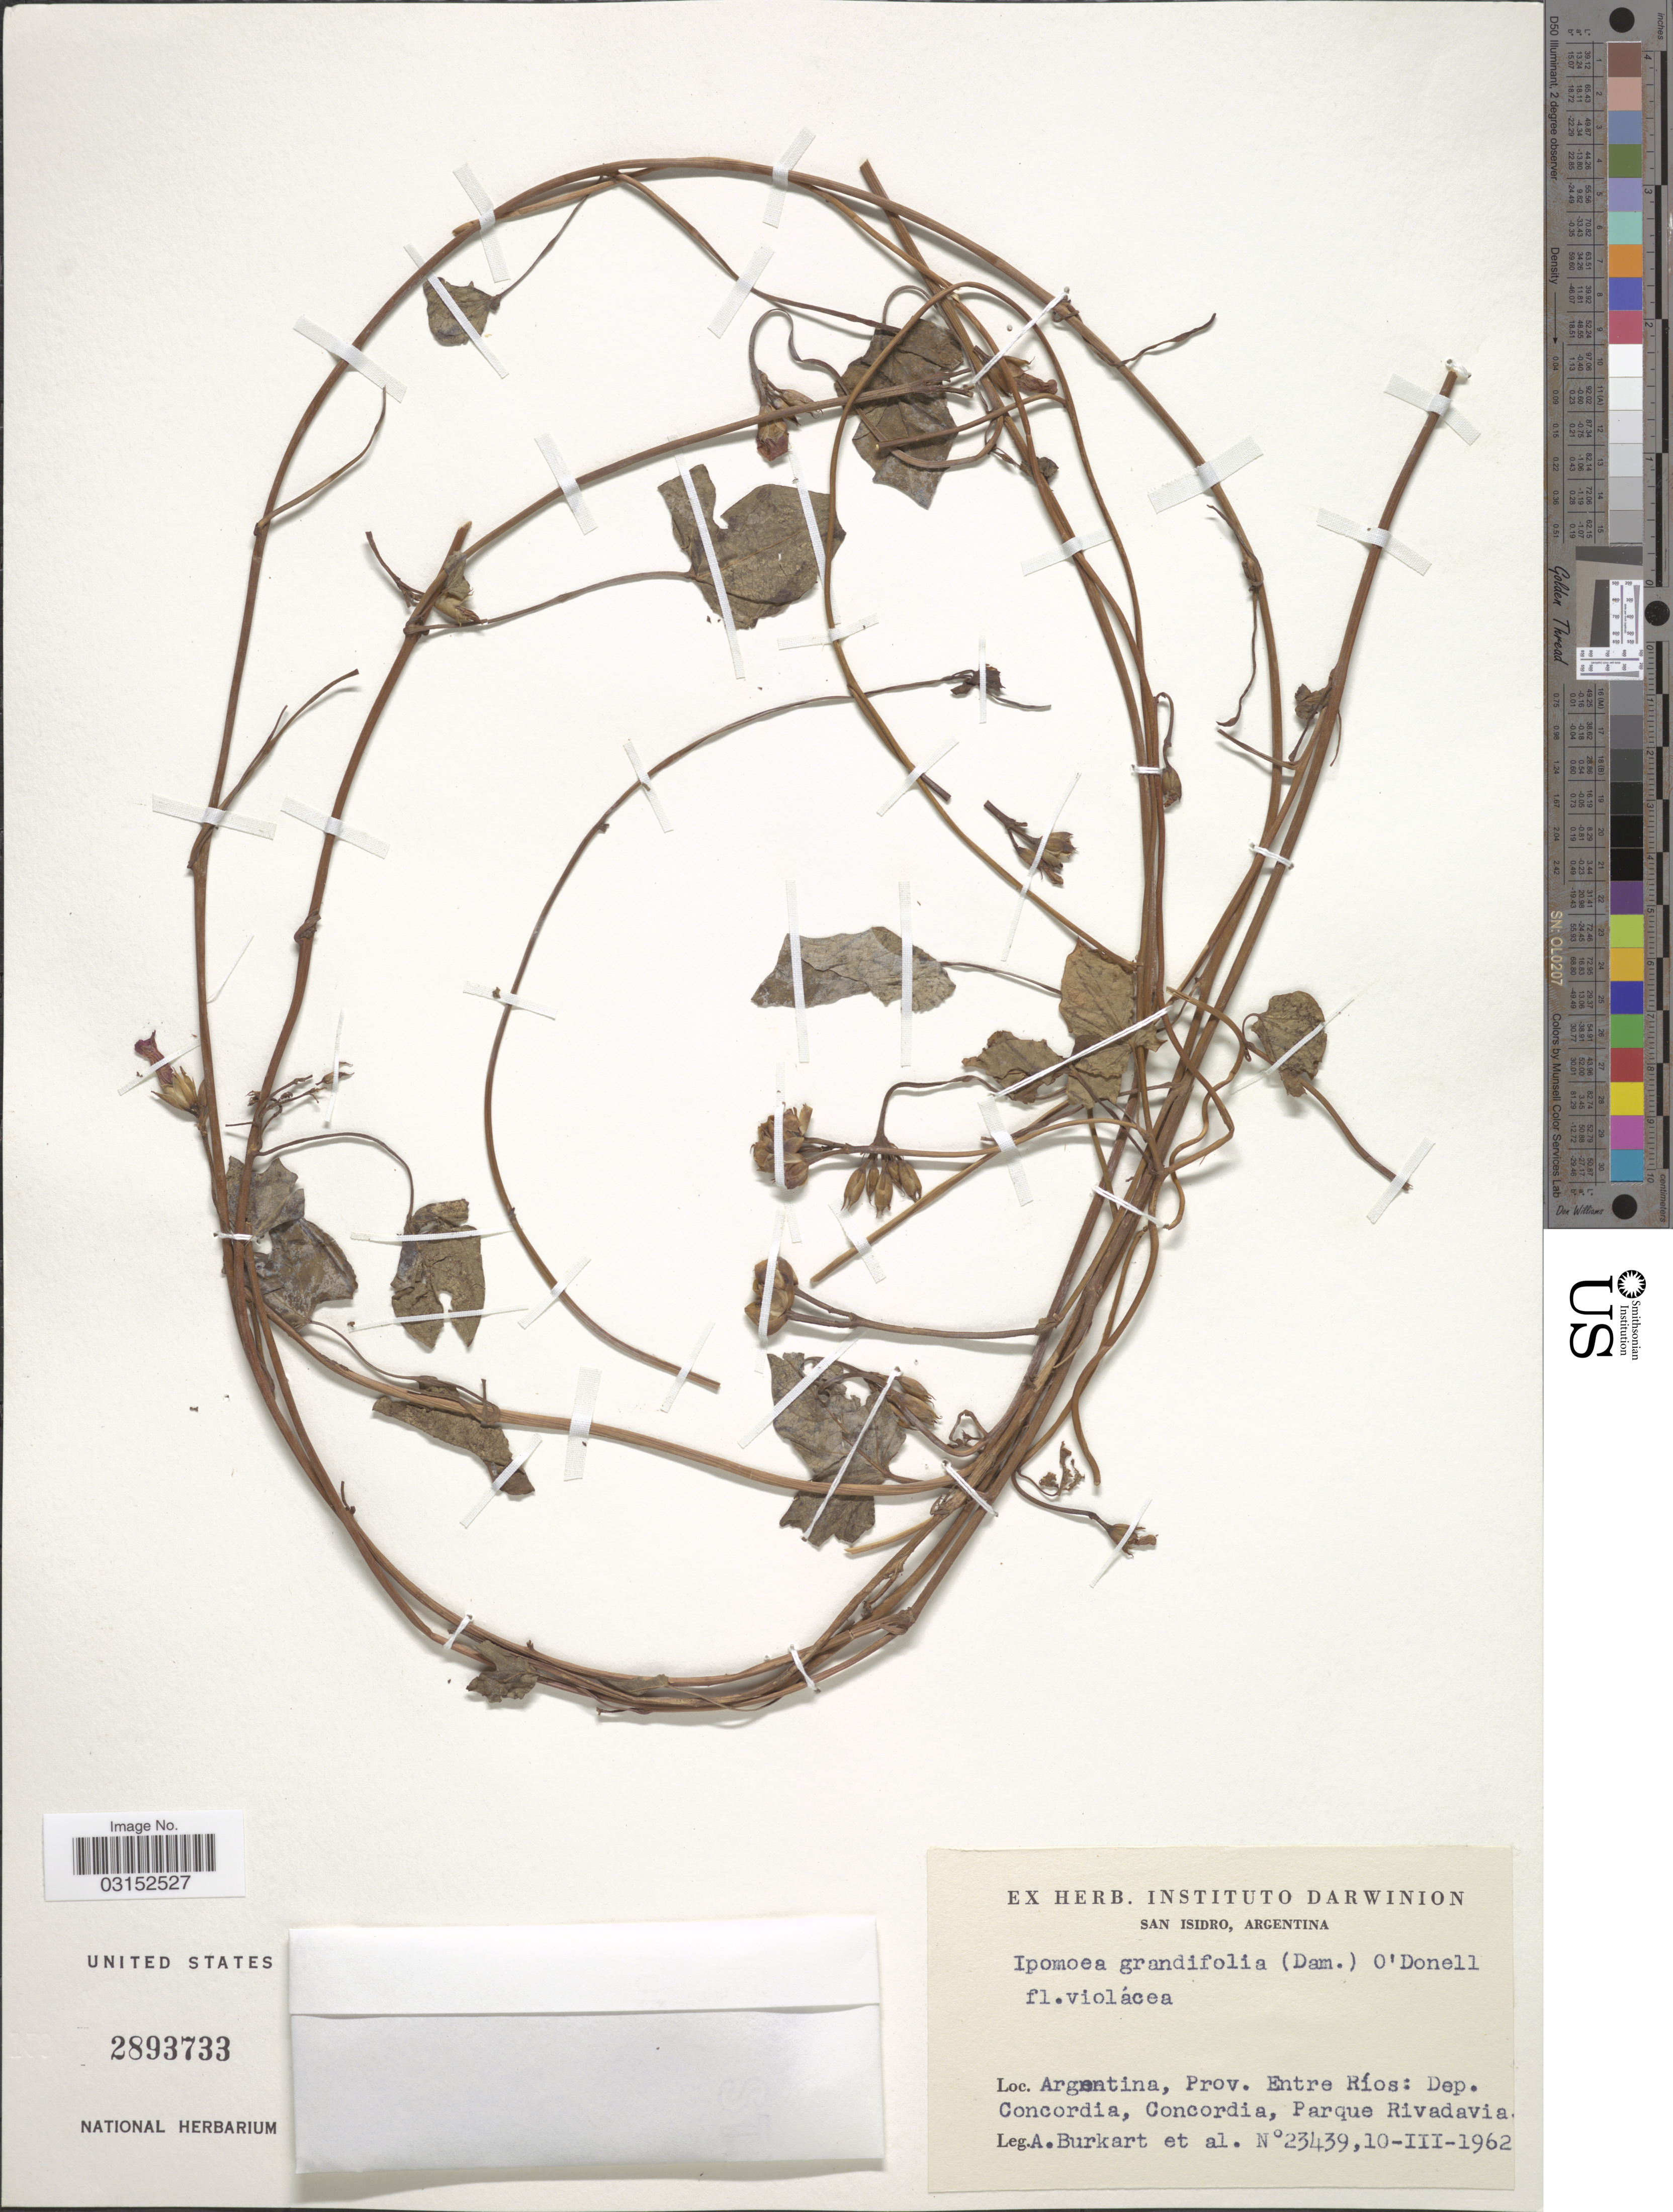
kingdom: Plantae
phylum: Tracheophyta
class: Magnoliopsida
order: Solanales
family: Convolvulaceae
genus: Ipomoea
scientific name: Ipomoea grandifolia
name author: (Dammer) O'Donell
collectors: A. E. Burkart & et al.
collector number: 23439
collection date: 1962-03-10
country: Argentina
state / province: Entre Rios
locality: Dep. Concordia, Concordia, Parque Rivadavia.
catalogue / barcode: US 2893733